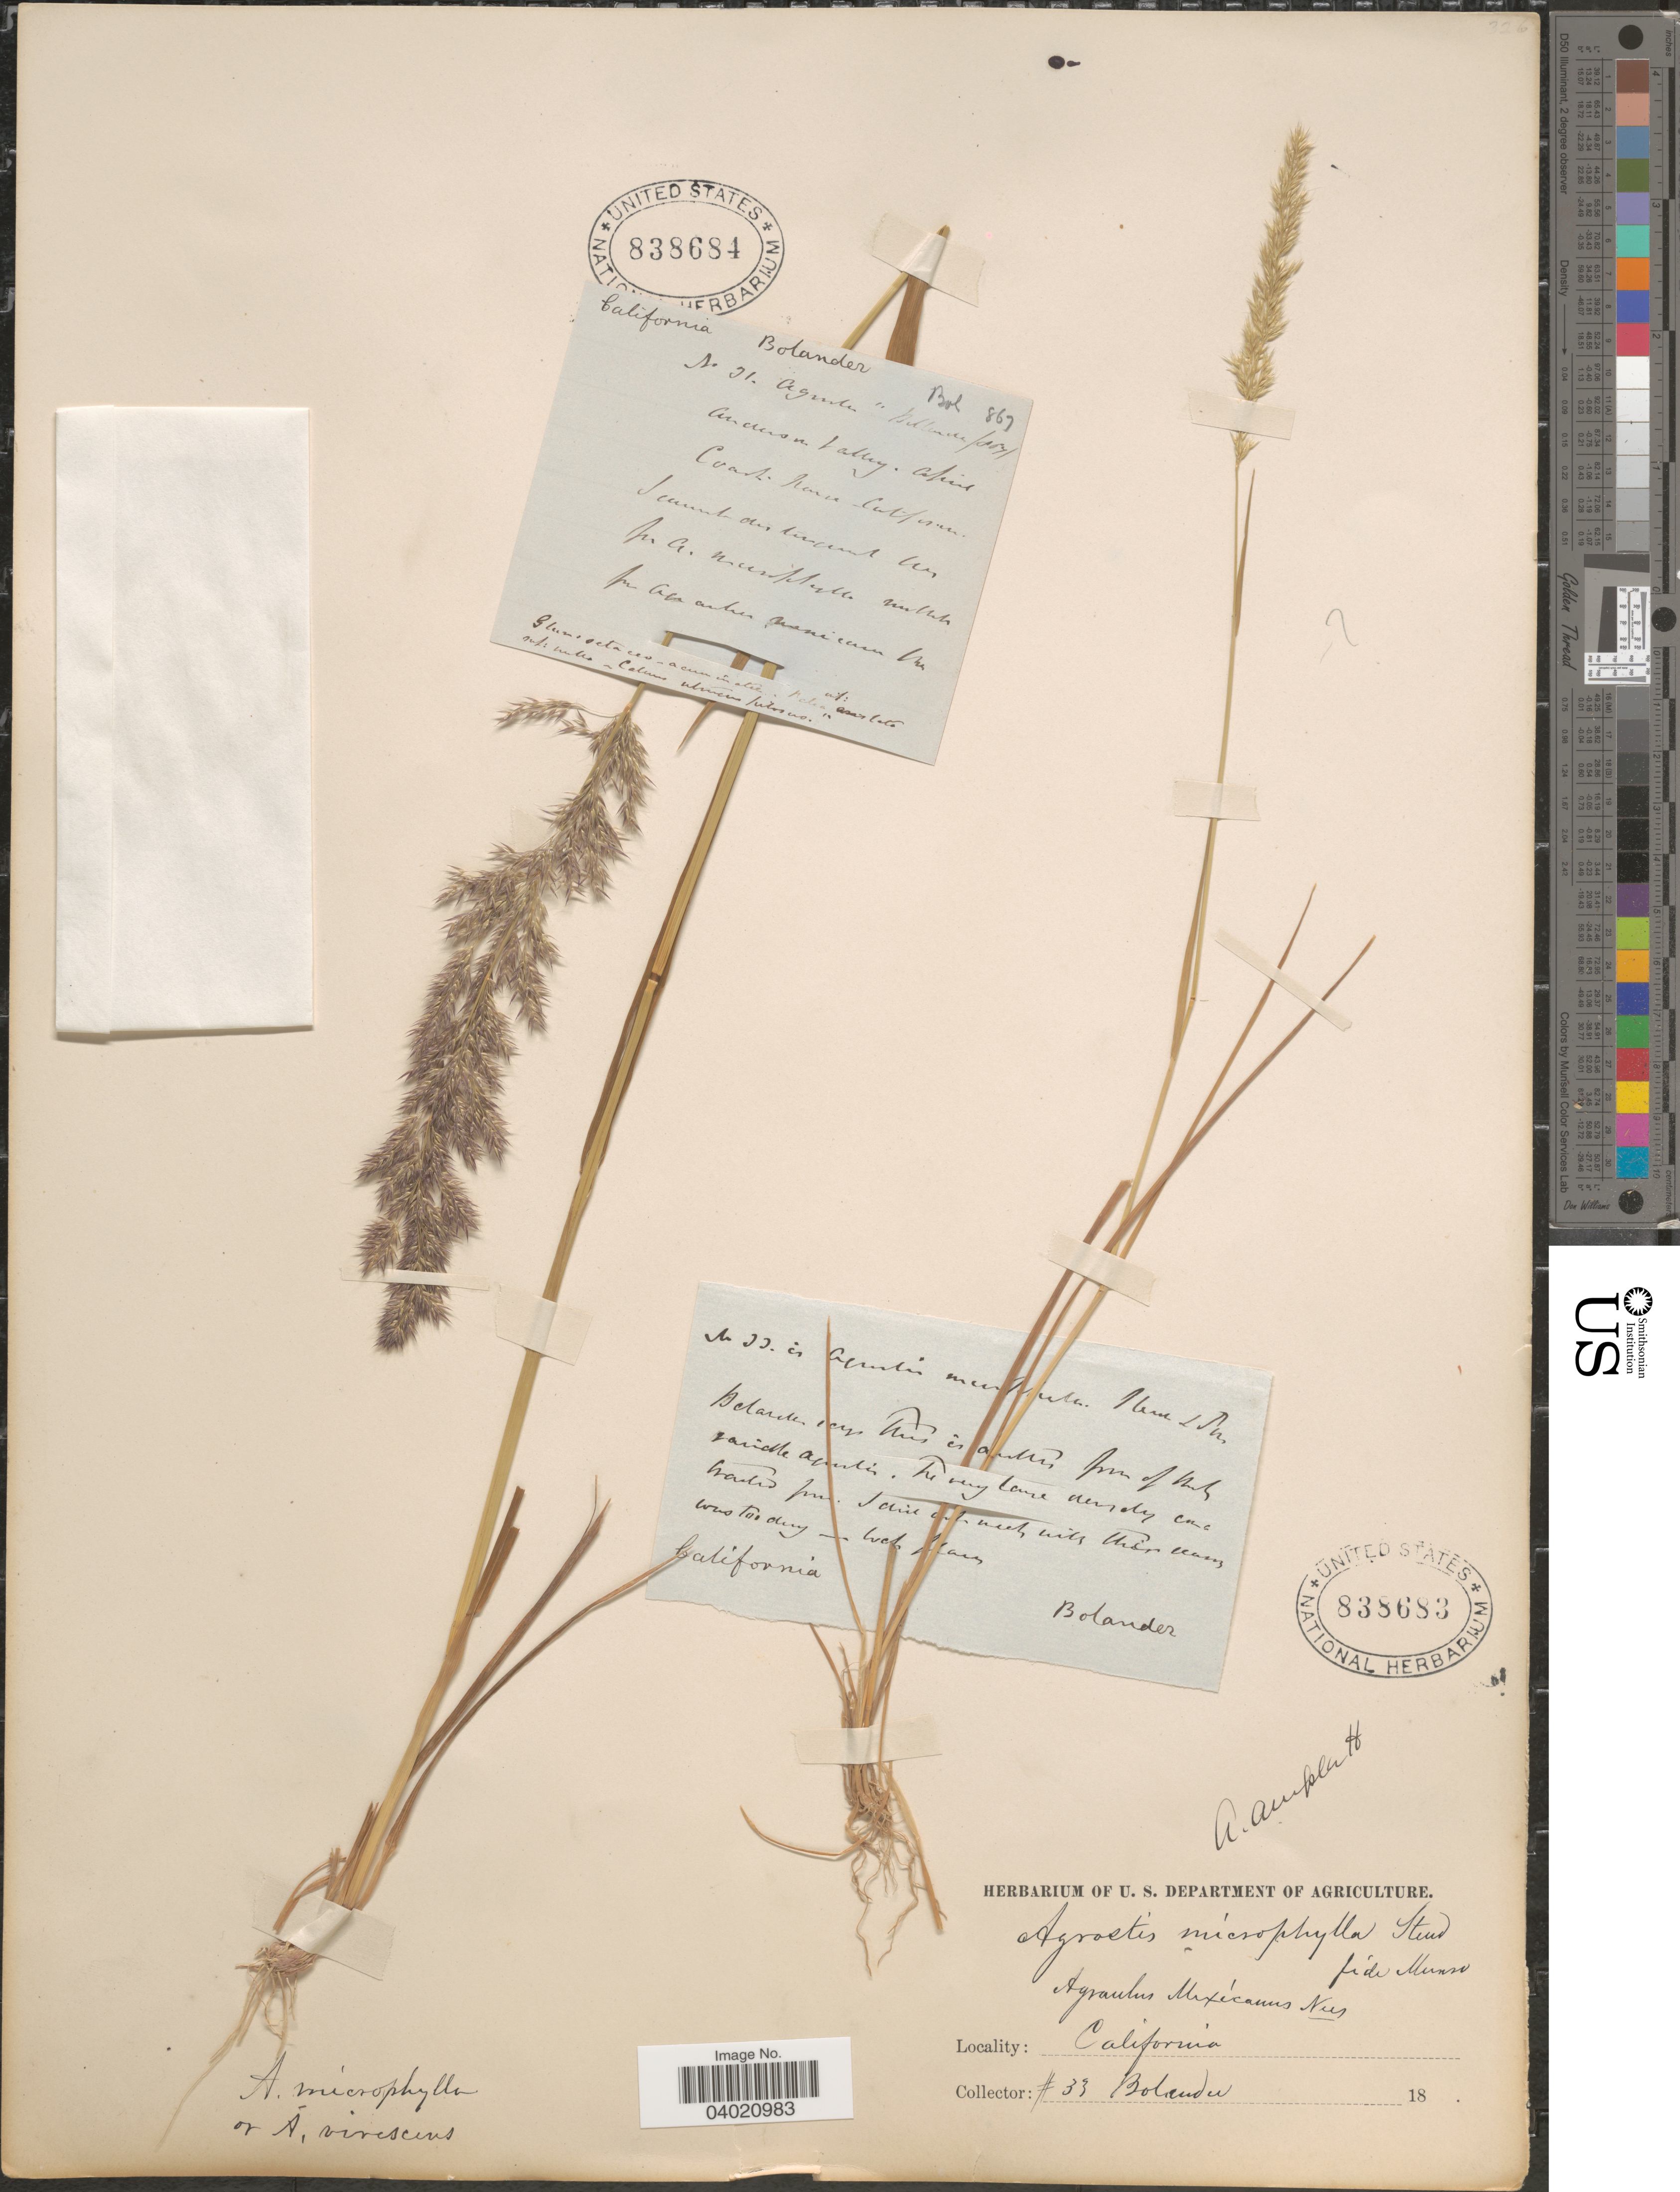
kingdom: Plantae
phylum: Tracheophyta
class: Liliopsida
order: Poales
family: Poaceae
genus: Agrostis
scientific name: Agrostis microphylla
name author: Steud.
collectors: -. Bolander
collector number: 31*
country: United States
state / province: California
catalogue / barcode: US 838684-2